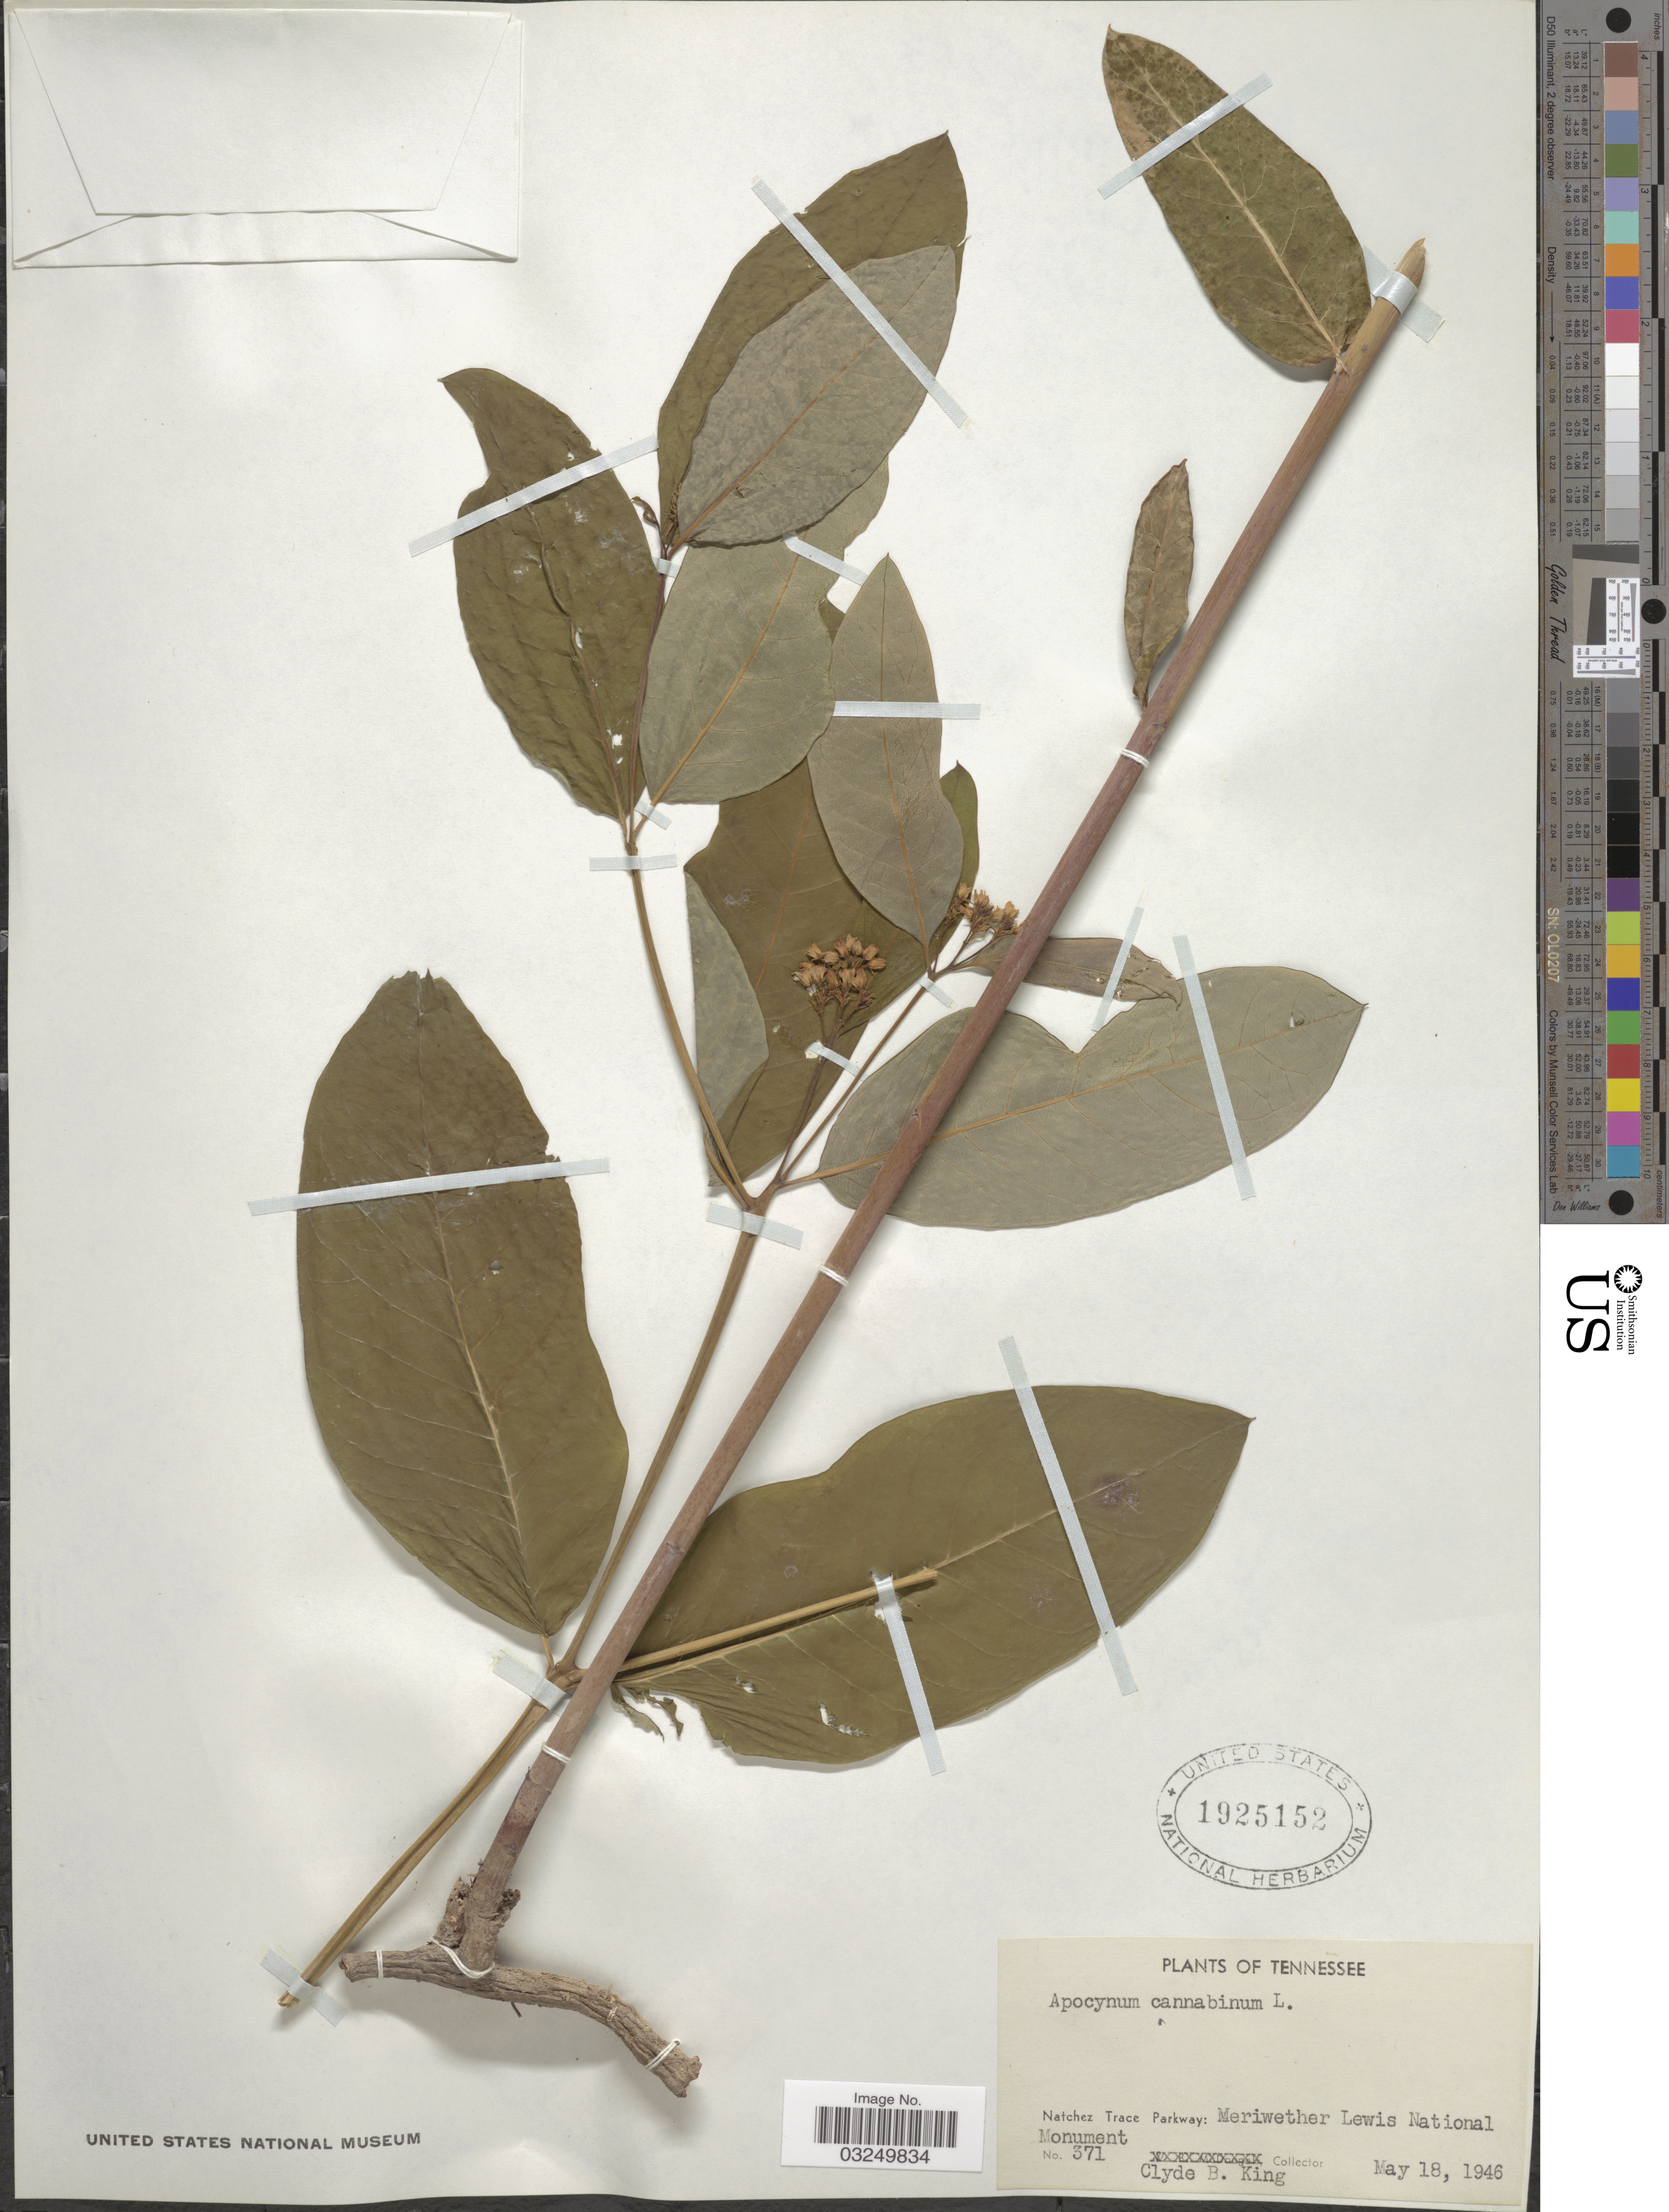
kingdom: Plantae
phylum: Tracheophyta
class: Magnoliopsida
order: Gentianales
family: Apocynaceae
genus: Apocynum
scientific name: Apocynum cannabinum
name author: L.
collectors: C. King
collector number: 371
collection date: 1946-05-18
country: United States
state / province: Tennessee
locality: Natchez Trace Parkway: Meriwether Lewis National Monument.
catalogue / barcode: US 1925152